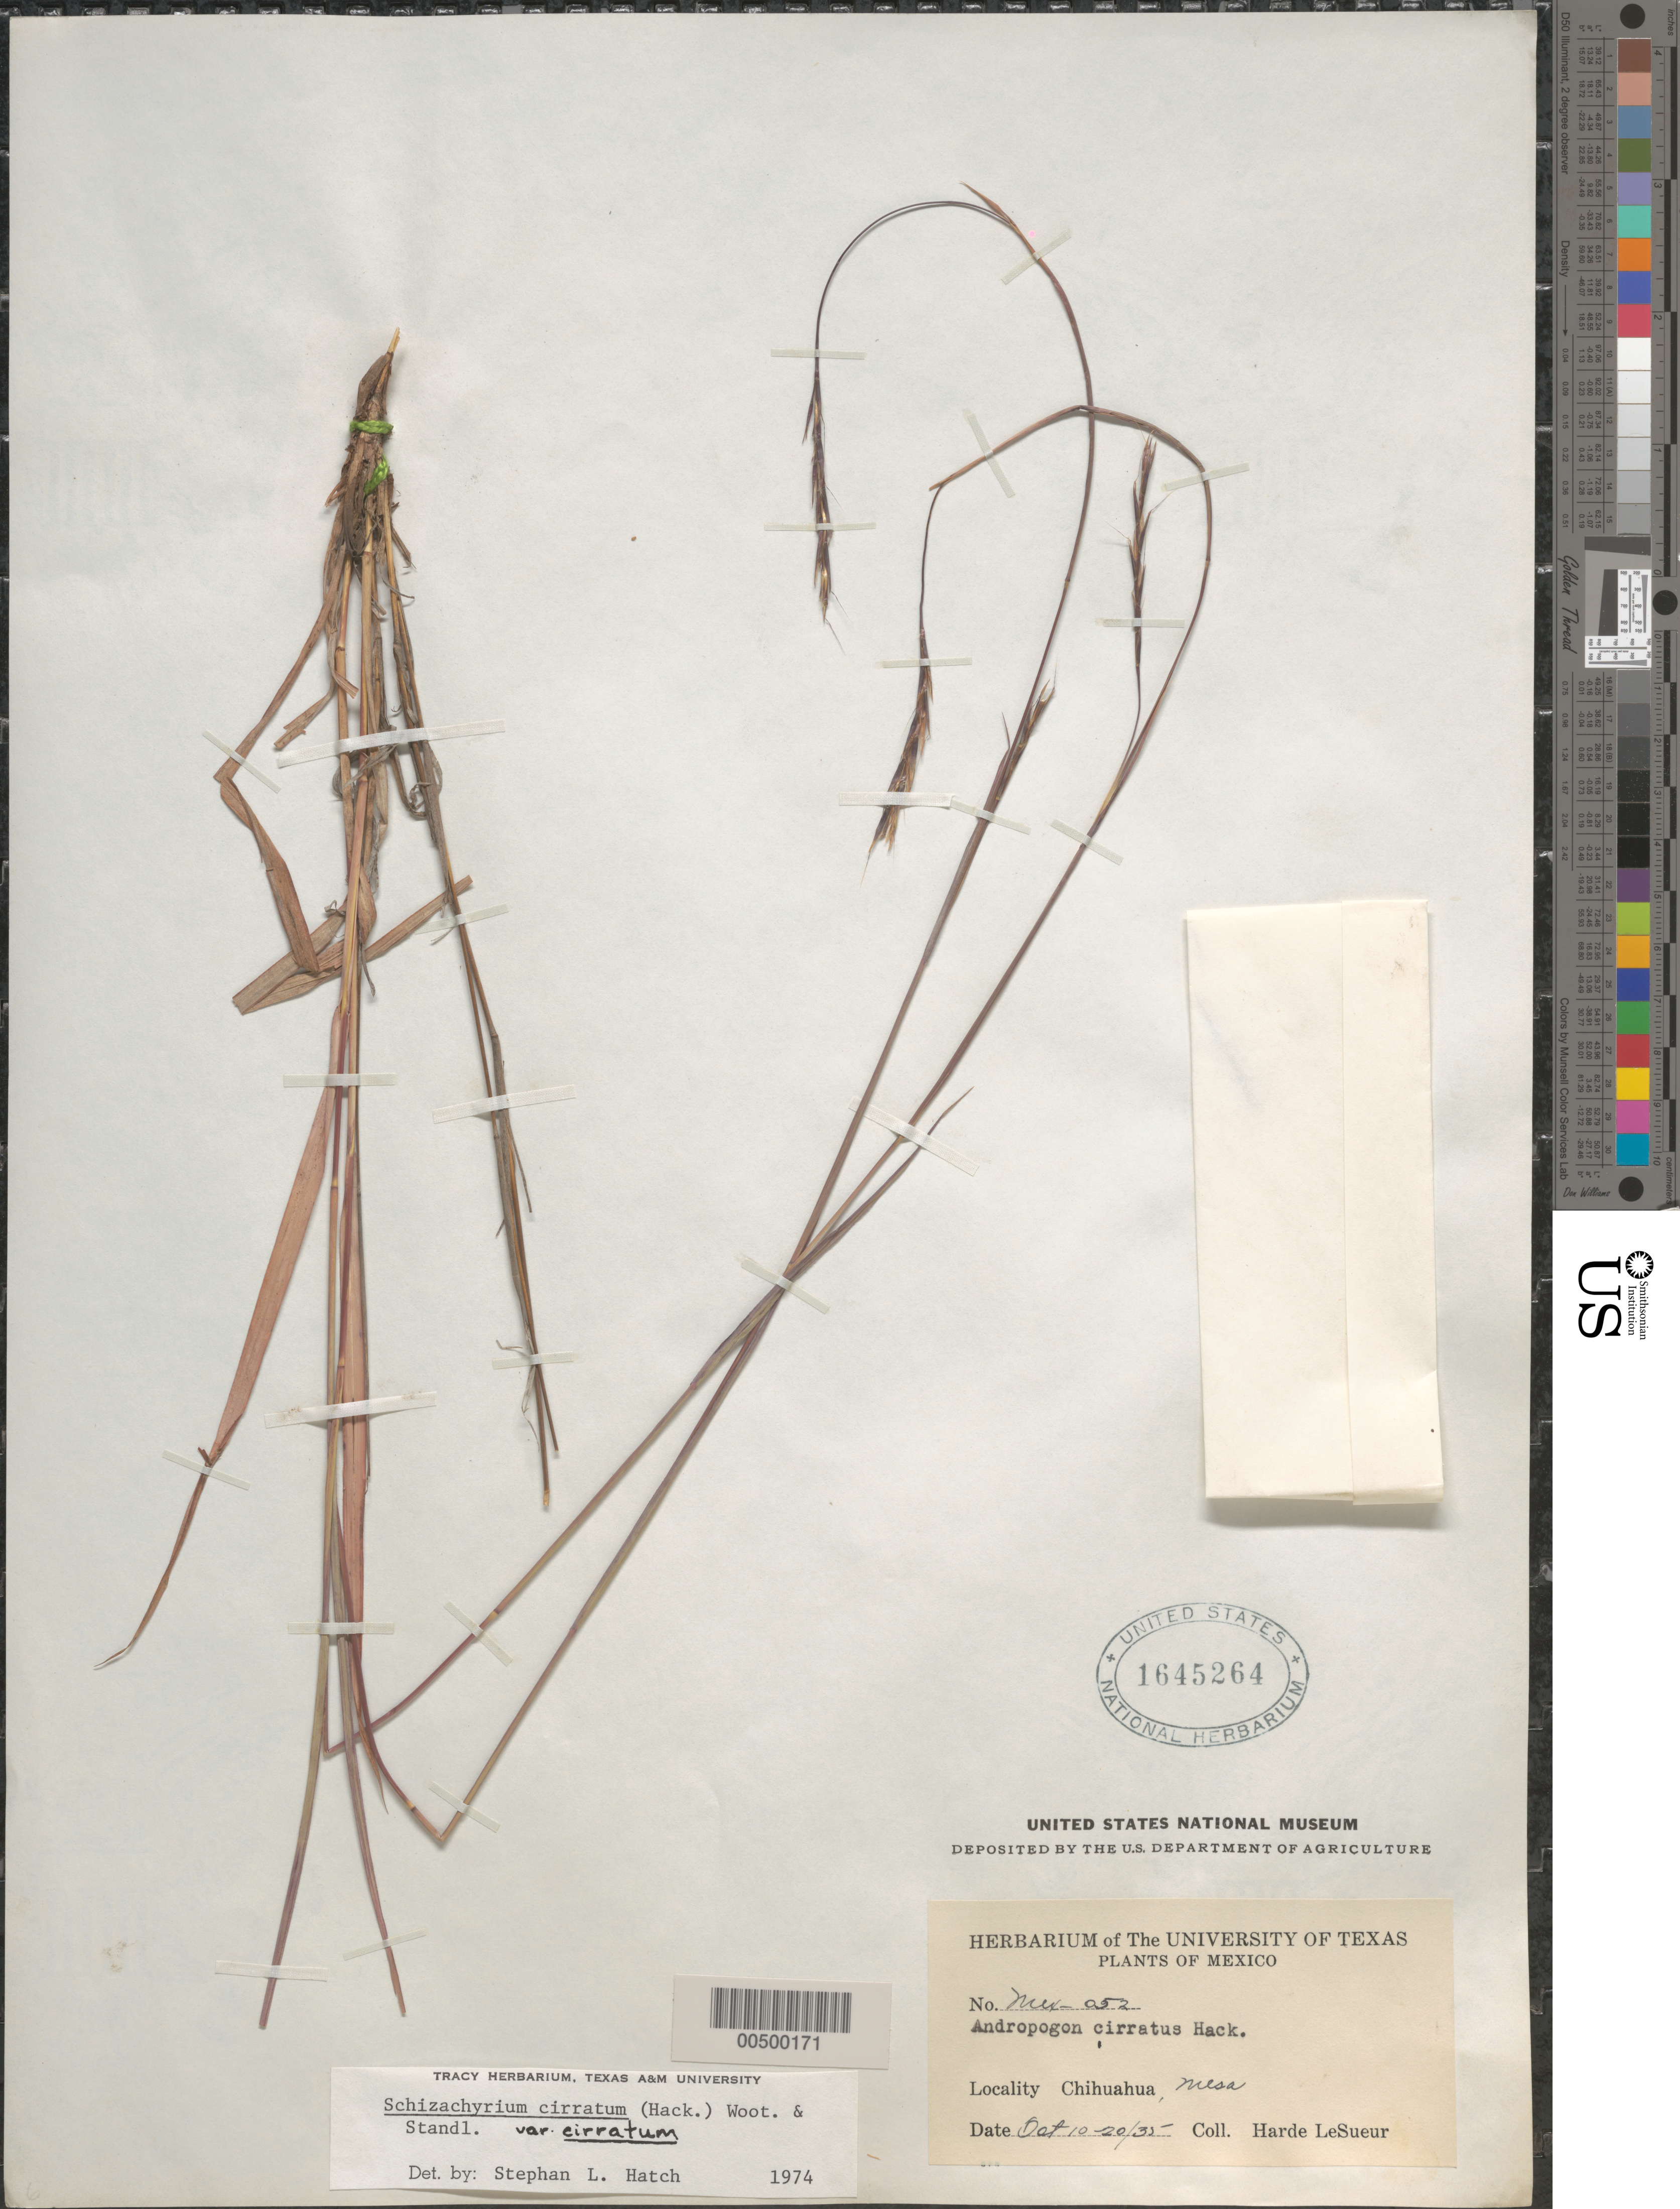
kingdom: Plantae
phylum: Tracheophyta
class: Liliopsida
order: Poales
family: Poaceae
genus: Schizachyrium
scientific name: Schizachyrium cirratum var. cirratum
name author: (Hack.) Wooton & Standl.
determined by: Hatch, S. L.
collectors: D. H. LeSueur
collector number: Mex-052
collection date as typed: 10 Oct 1935 to 20 Oct 1935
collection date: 1935-10-10/1935-10-20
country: Mexico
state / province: Chihuahua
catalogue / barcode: US 1645264